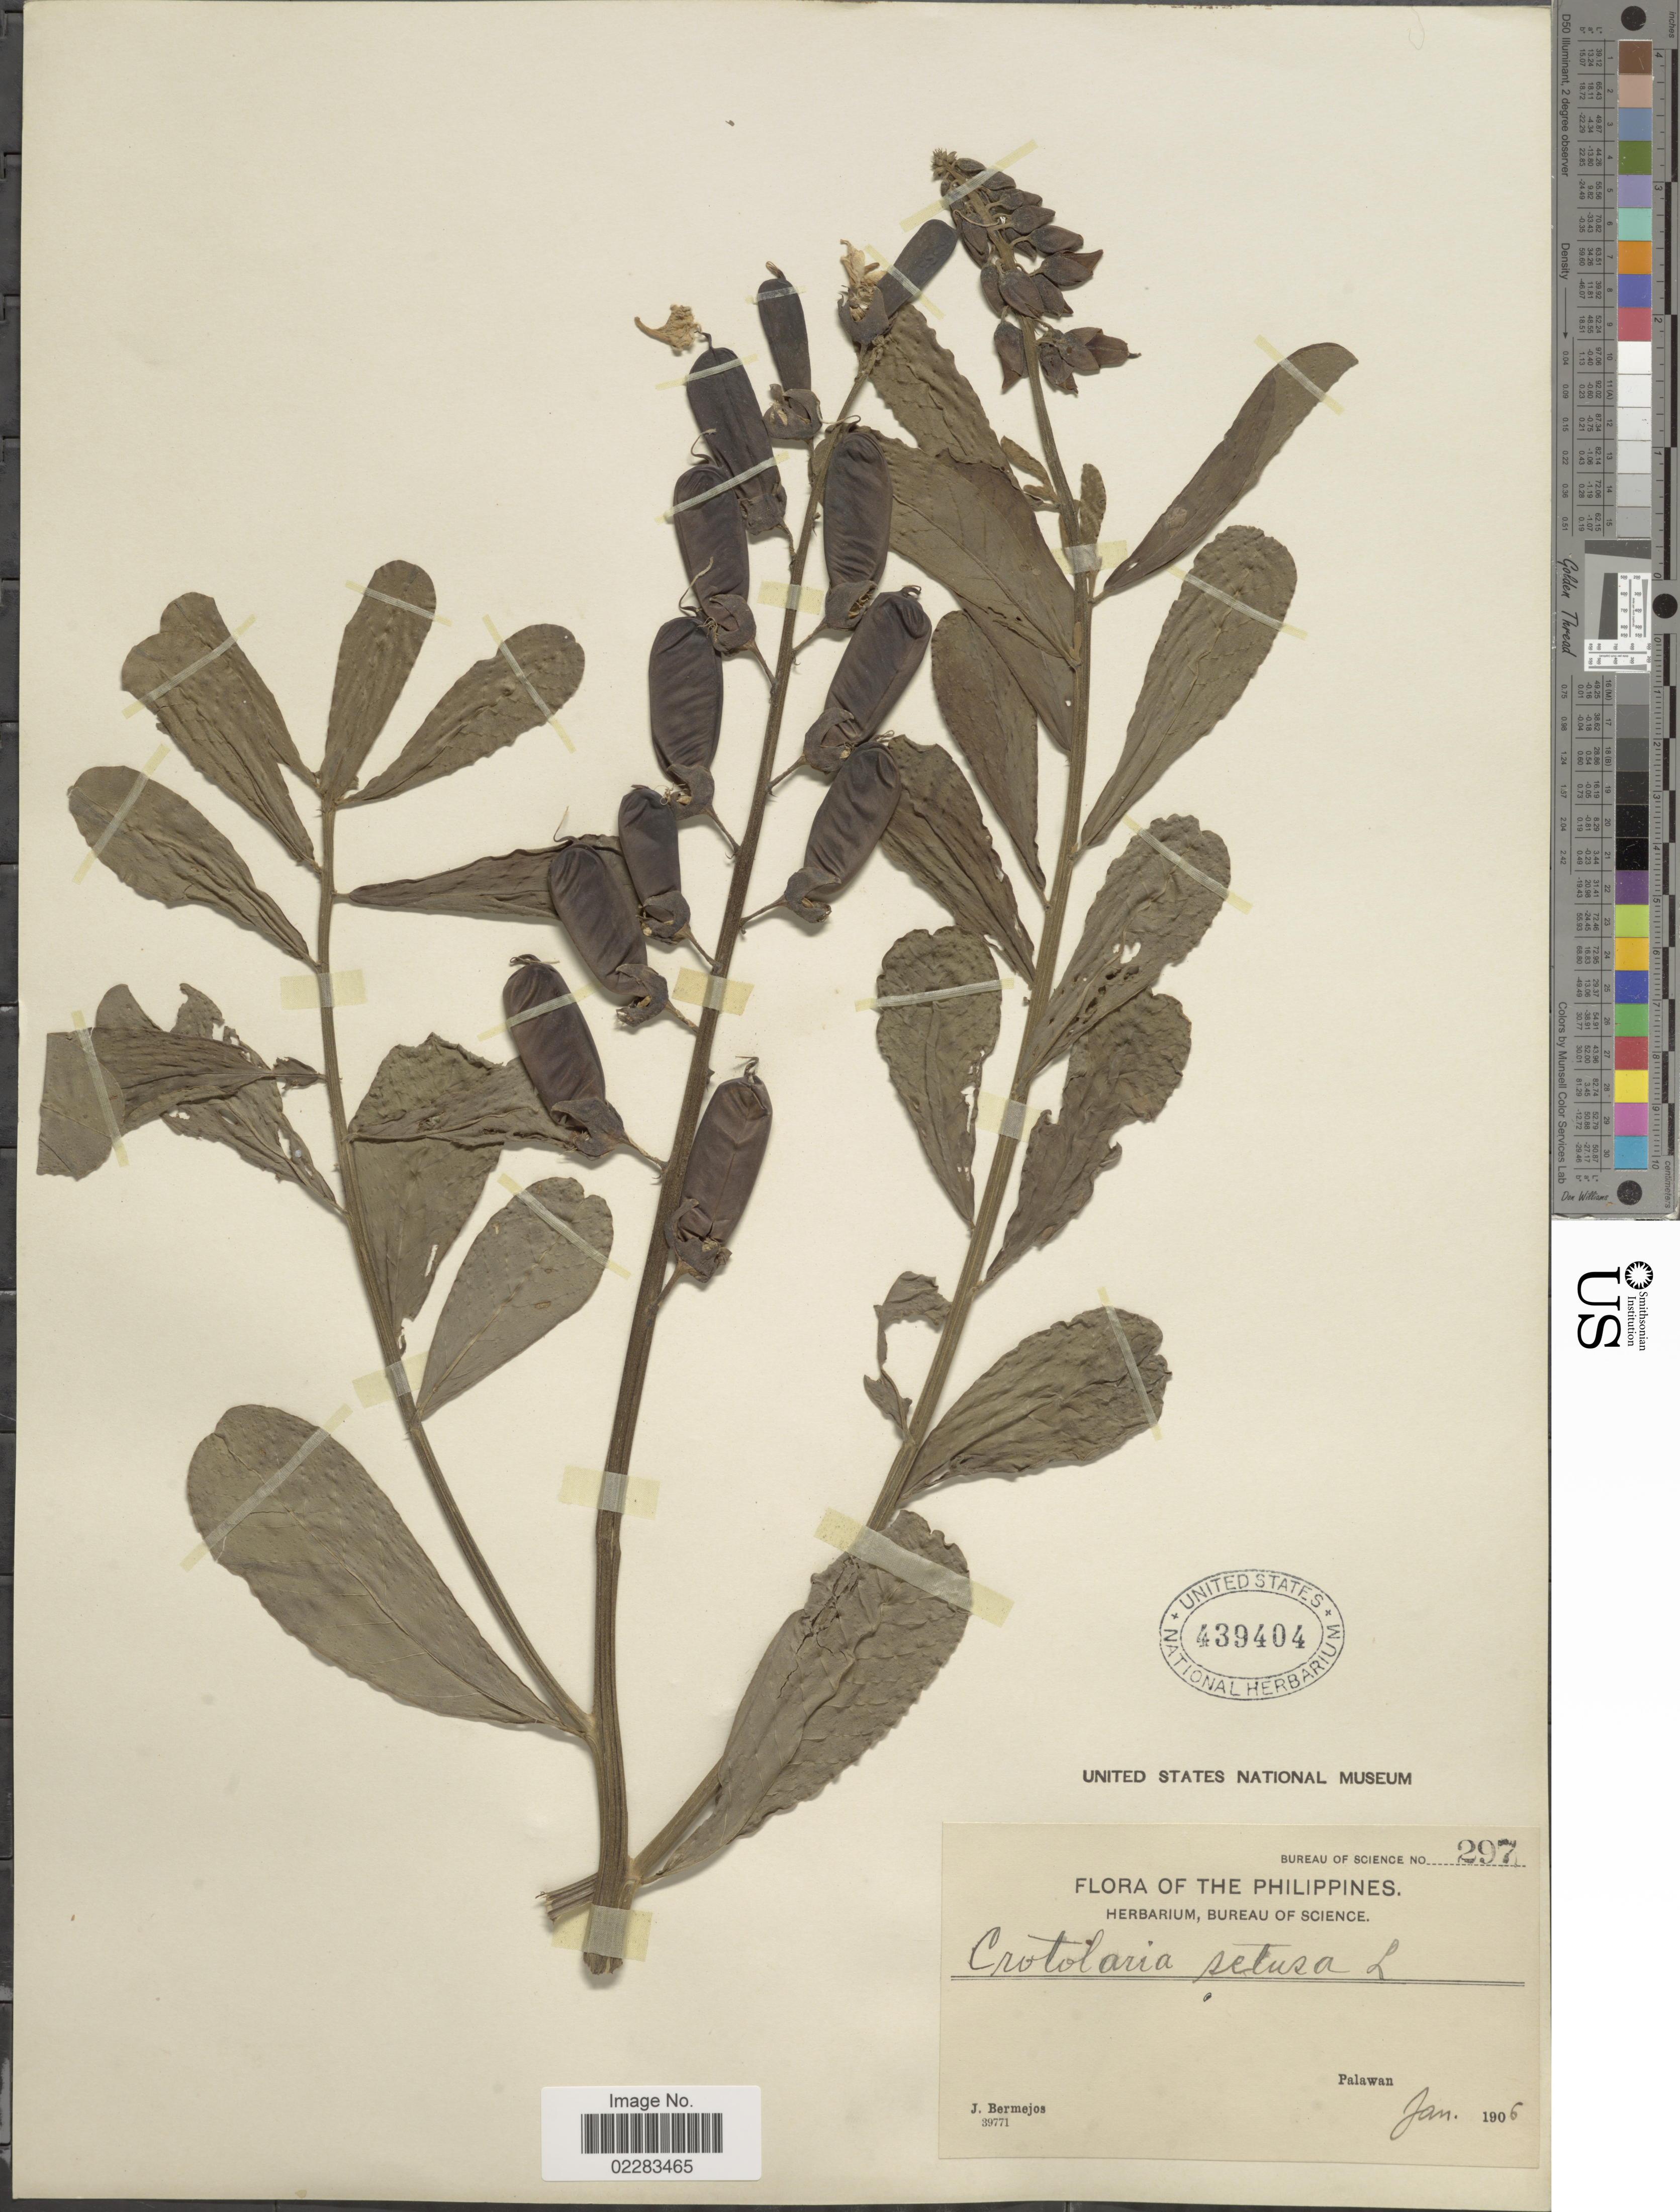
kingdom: Plantae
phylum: Tracheophyta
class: Magnoliopsida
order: Fabales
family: Fabaceae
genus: Crotalaria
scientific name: Crotalaria retusa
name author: L.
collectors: J. Bermejos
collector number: Bureau of Science 297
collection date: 1906-01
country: Philippines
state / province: Mimaropa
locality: Palawan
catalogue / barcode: US 439404